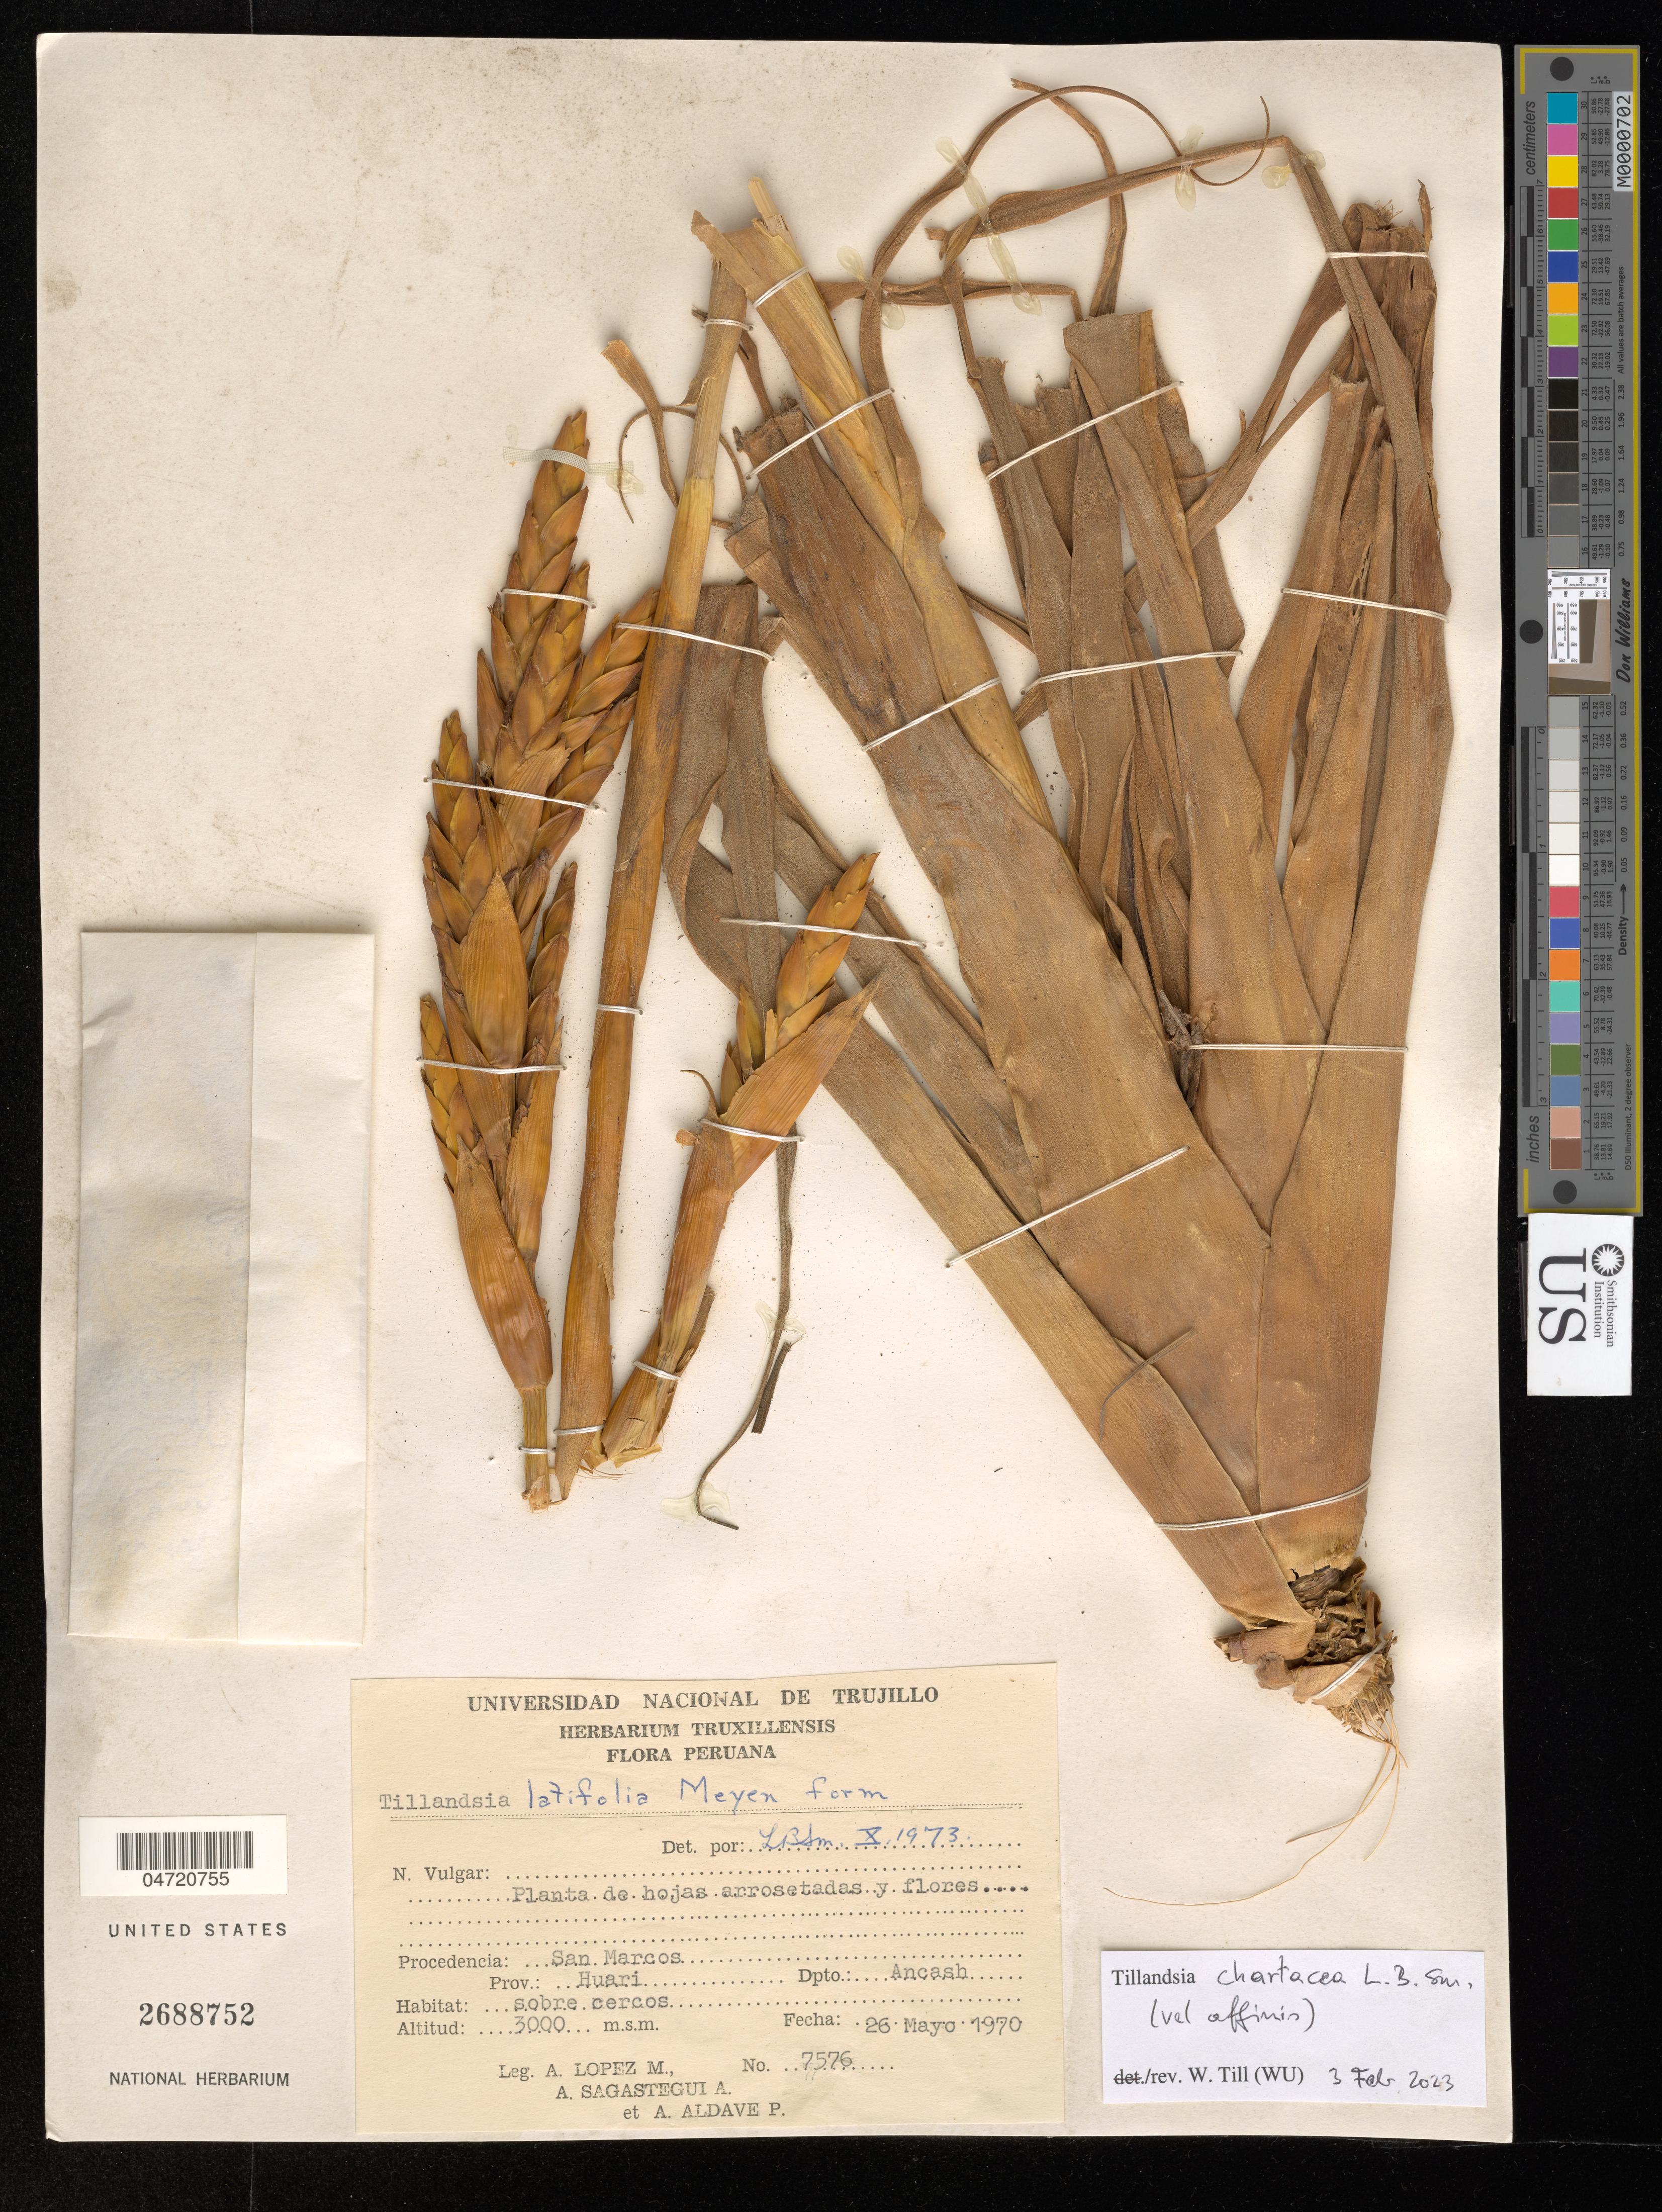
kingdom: Plantae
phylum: Tracheophyta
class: Liliopsida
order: Poales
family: Bromeliaceae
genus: Tillandsia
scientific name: Tillandsia chartacea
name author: L.B. Sm.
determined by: Till, W.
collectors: A. López M., A. Sagástegui A. & A. Aldave P.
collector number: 7576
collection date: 1970-05-26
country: Peru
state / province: Ancash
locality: Procedencia: Chavín. Prov.: Huari. Dpto: Ancash.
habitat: Sobre cercos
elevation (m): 3210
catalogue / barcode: US 2688752